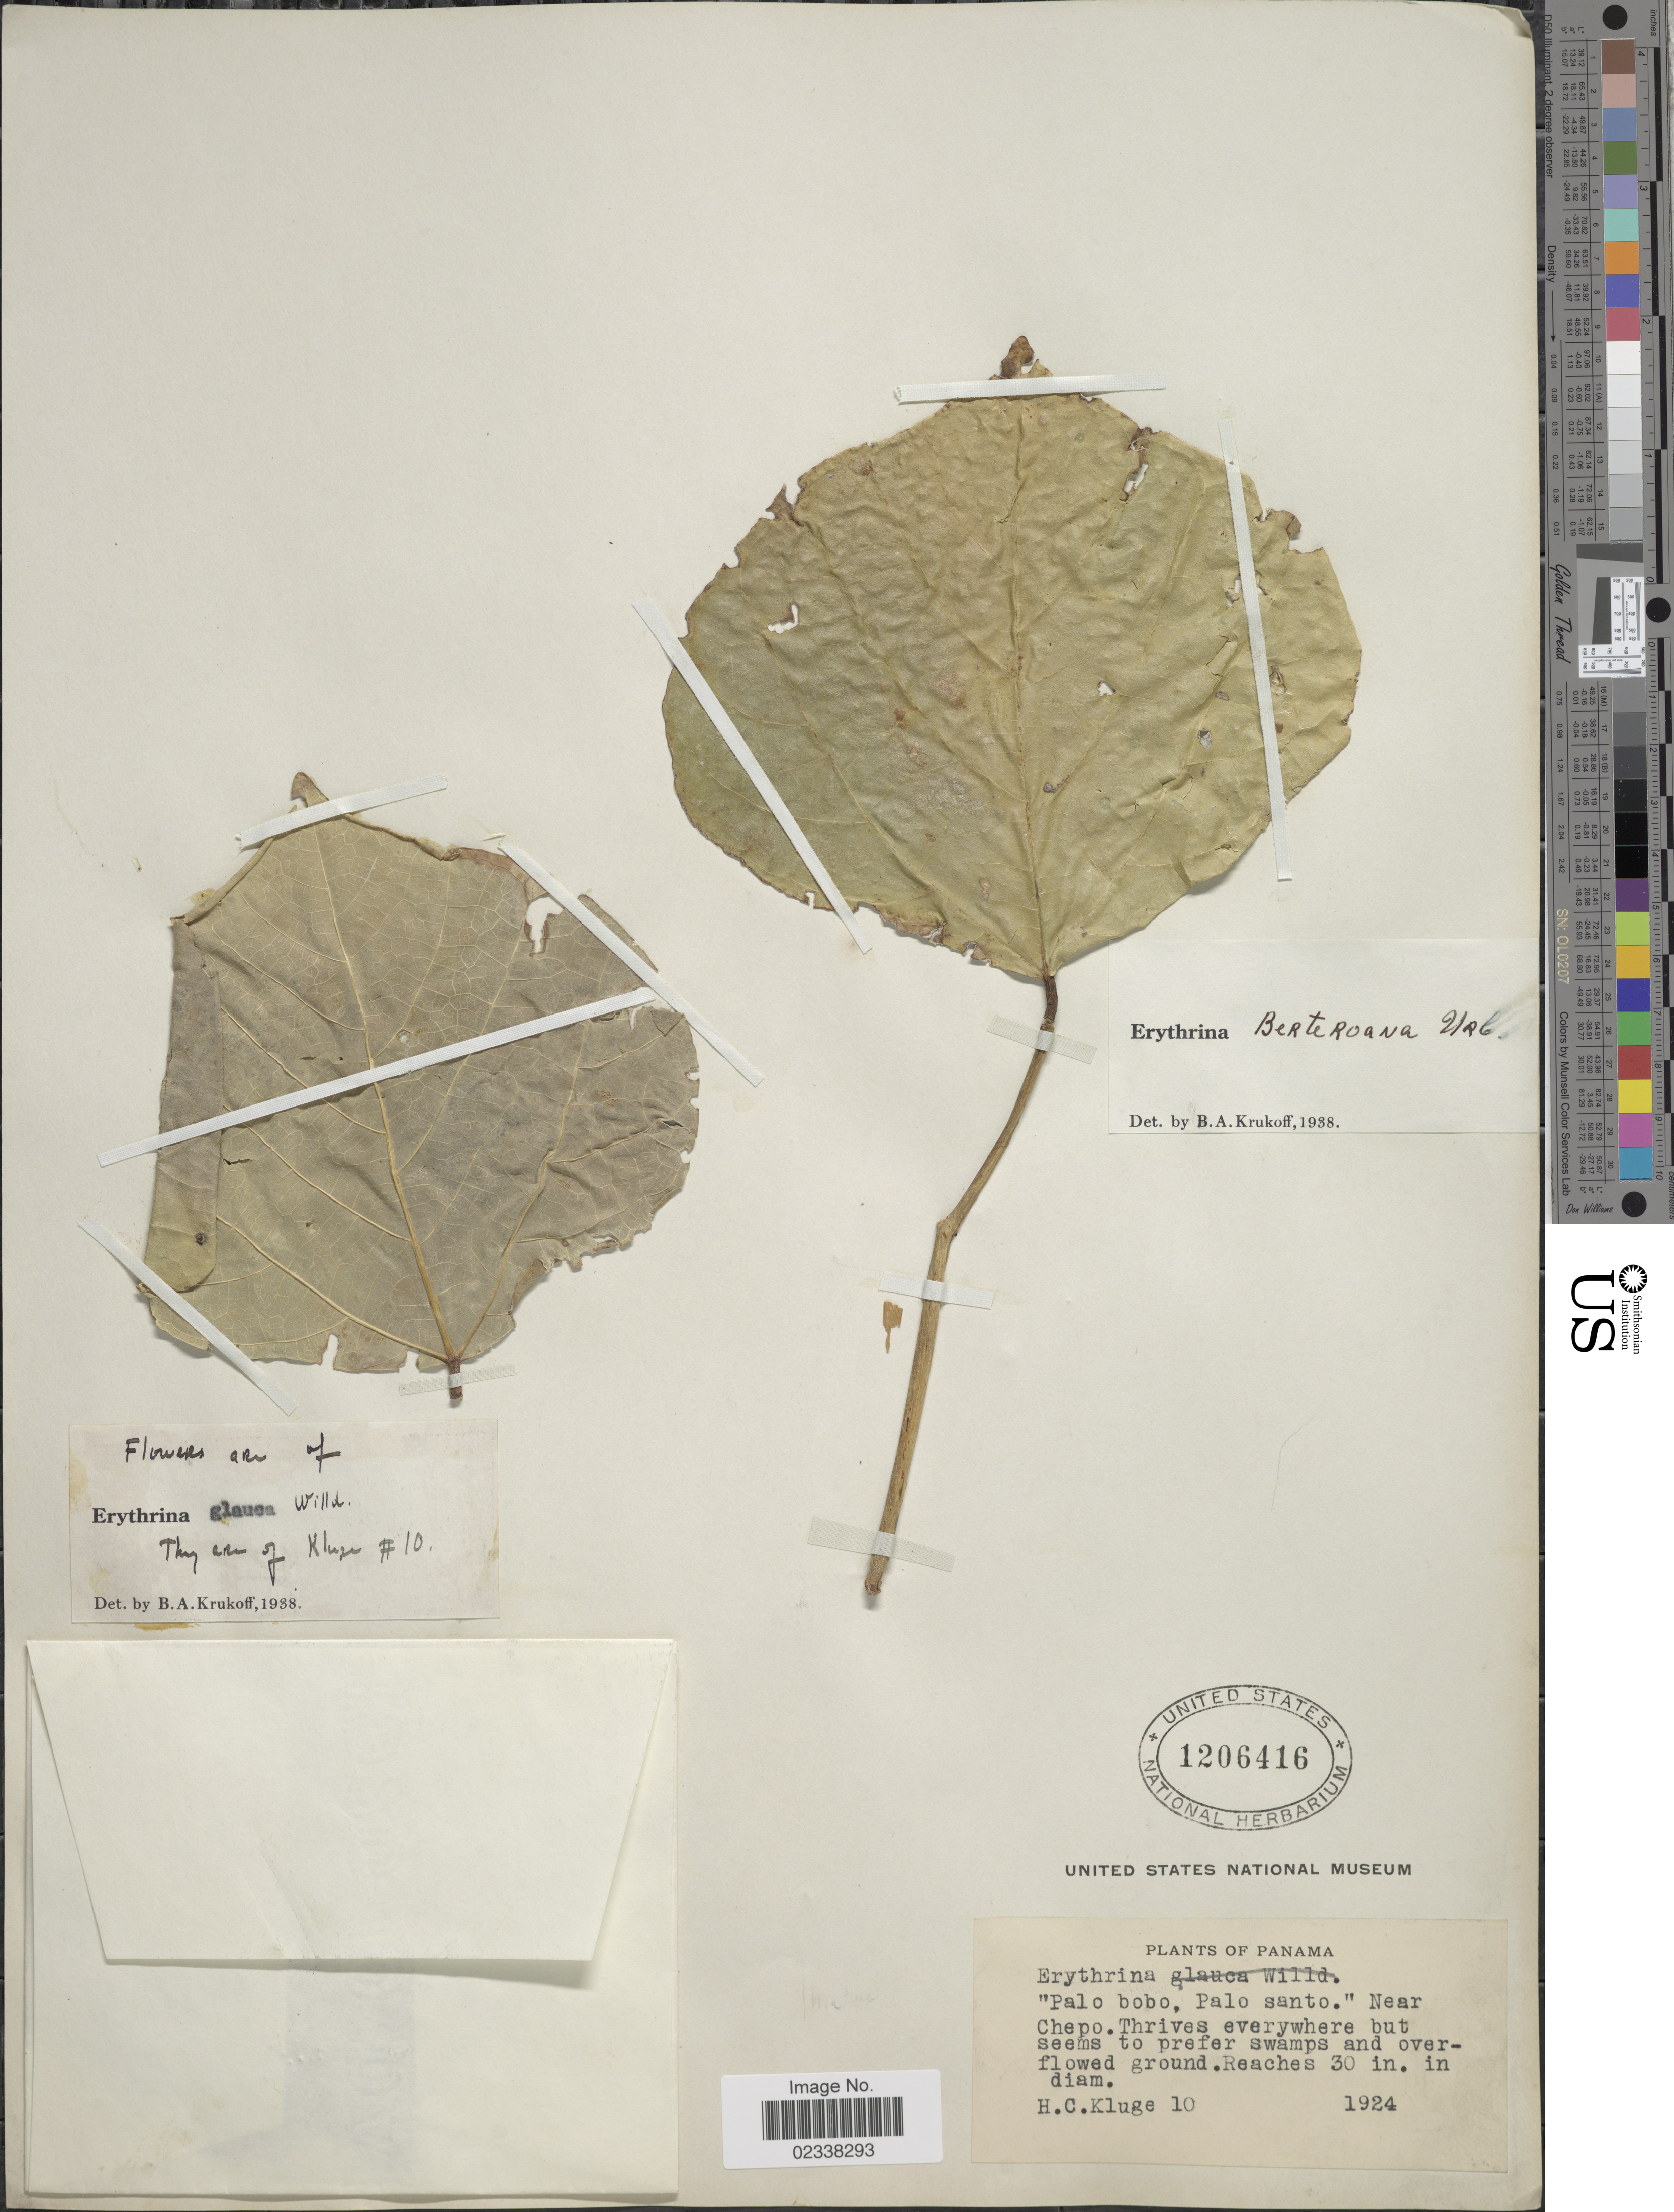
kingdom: Plantae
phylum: Tracheophyta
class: Magnoliopsida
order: Fabales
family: Fabaceae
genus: Erythrina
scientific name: Erythrina berteroana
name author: Urb.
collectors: H. C. Kluge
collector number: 10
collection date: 1924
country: Panama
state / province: Panamá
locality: Near Chepo.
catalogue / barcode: US 1206416